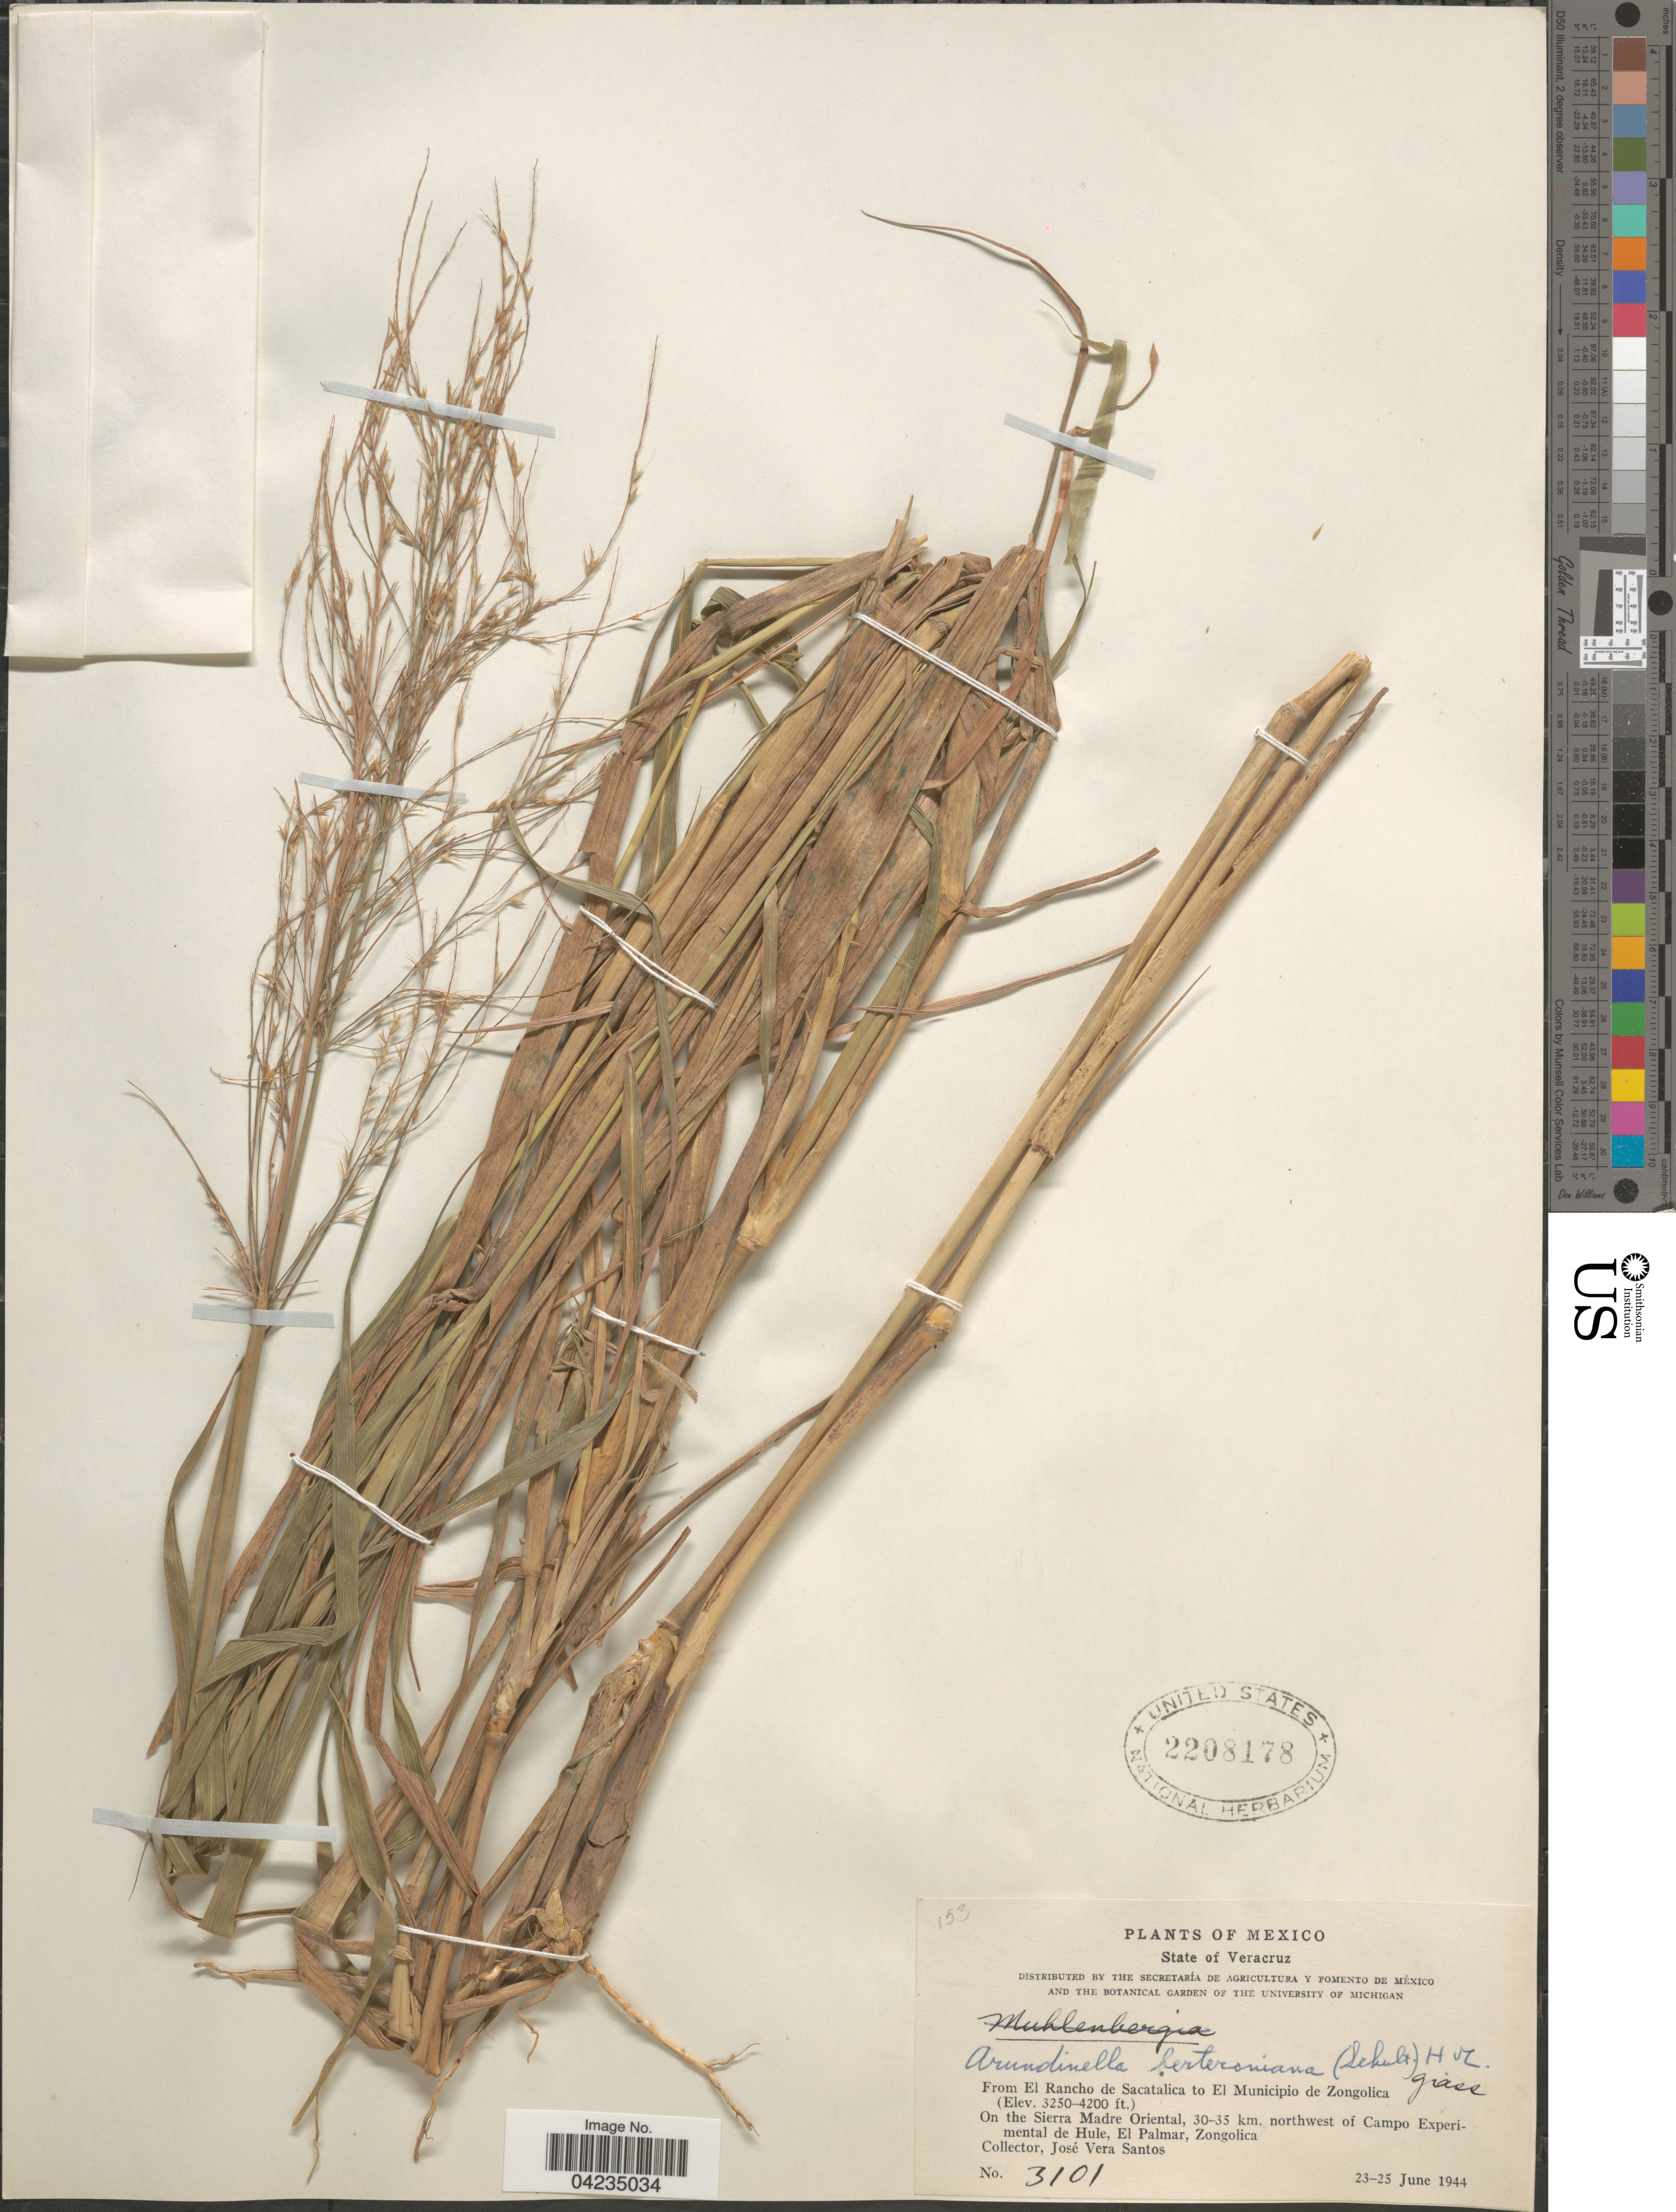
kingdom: Plantae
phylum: Tracheophyta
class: Liliopsida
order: Poales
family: Poaceae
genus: Arundinella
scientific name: Arundinella berteroniana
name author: (Schult.) Hitchc. & Chase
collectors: J. Vera Santos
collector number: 3101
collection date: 1944-06-23/1944-06-25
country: Mexico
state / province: Veracruz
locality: State of Veracruz. From El Rancho de Sacatalica to El Municipio de Zongolica. On the Sierra Madre Oriental, 30-35 km. northwest of Campo Experimental de Hule, El Palmar, Zongolica.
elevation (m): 991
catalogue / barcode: US 2208178